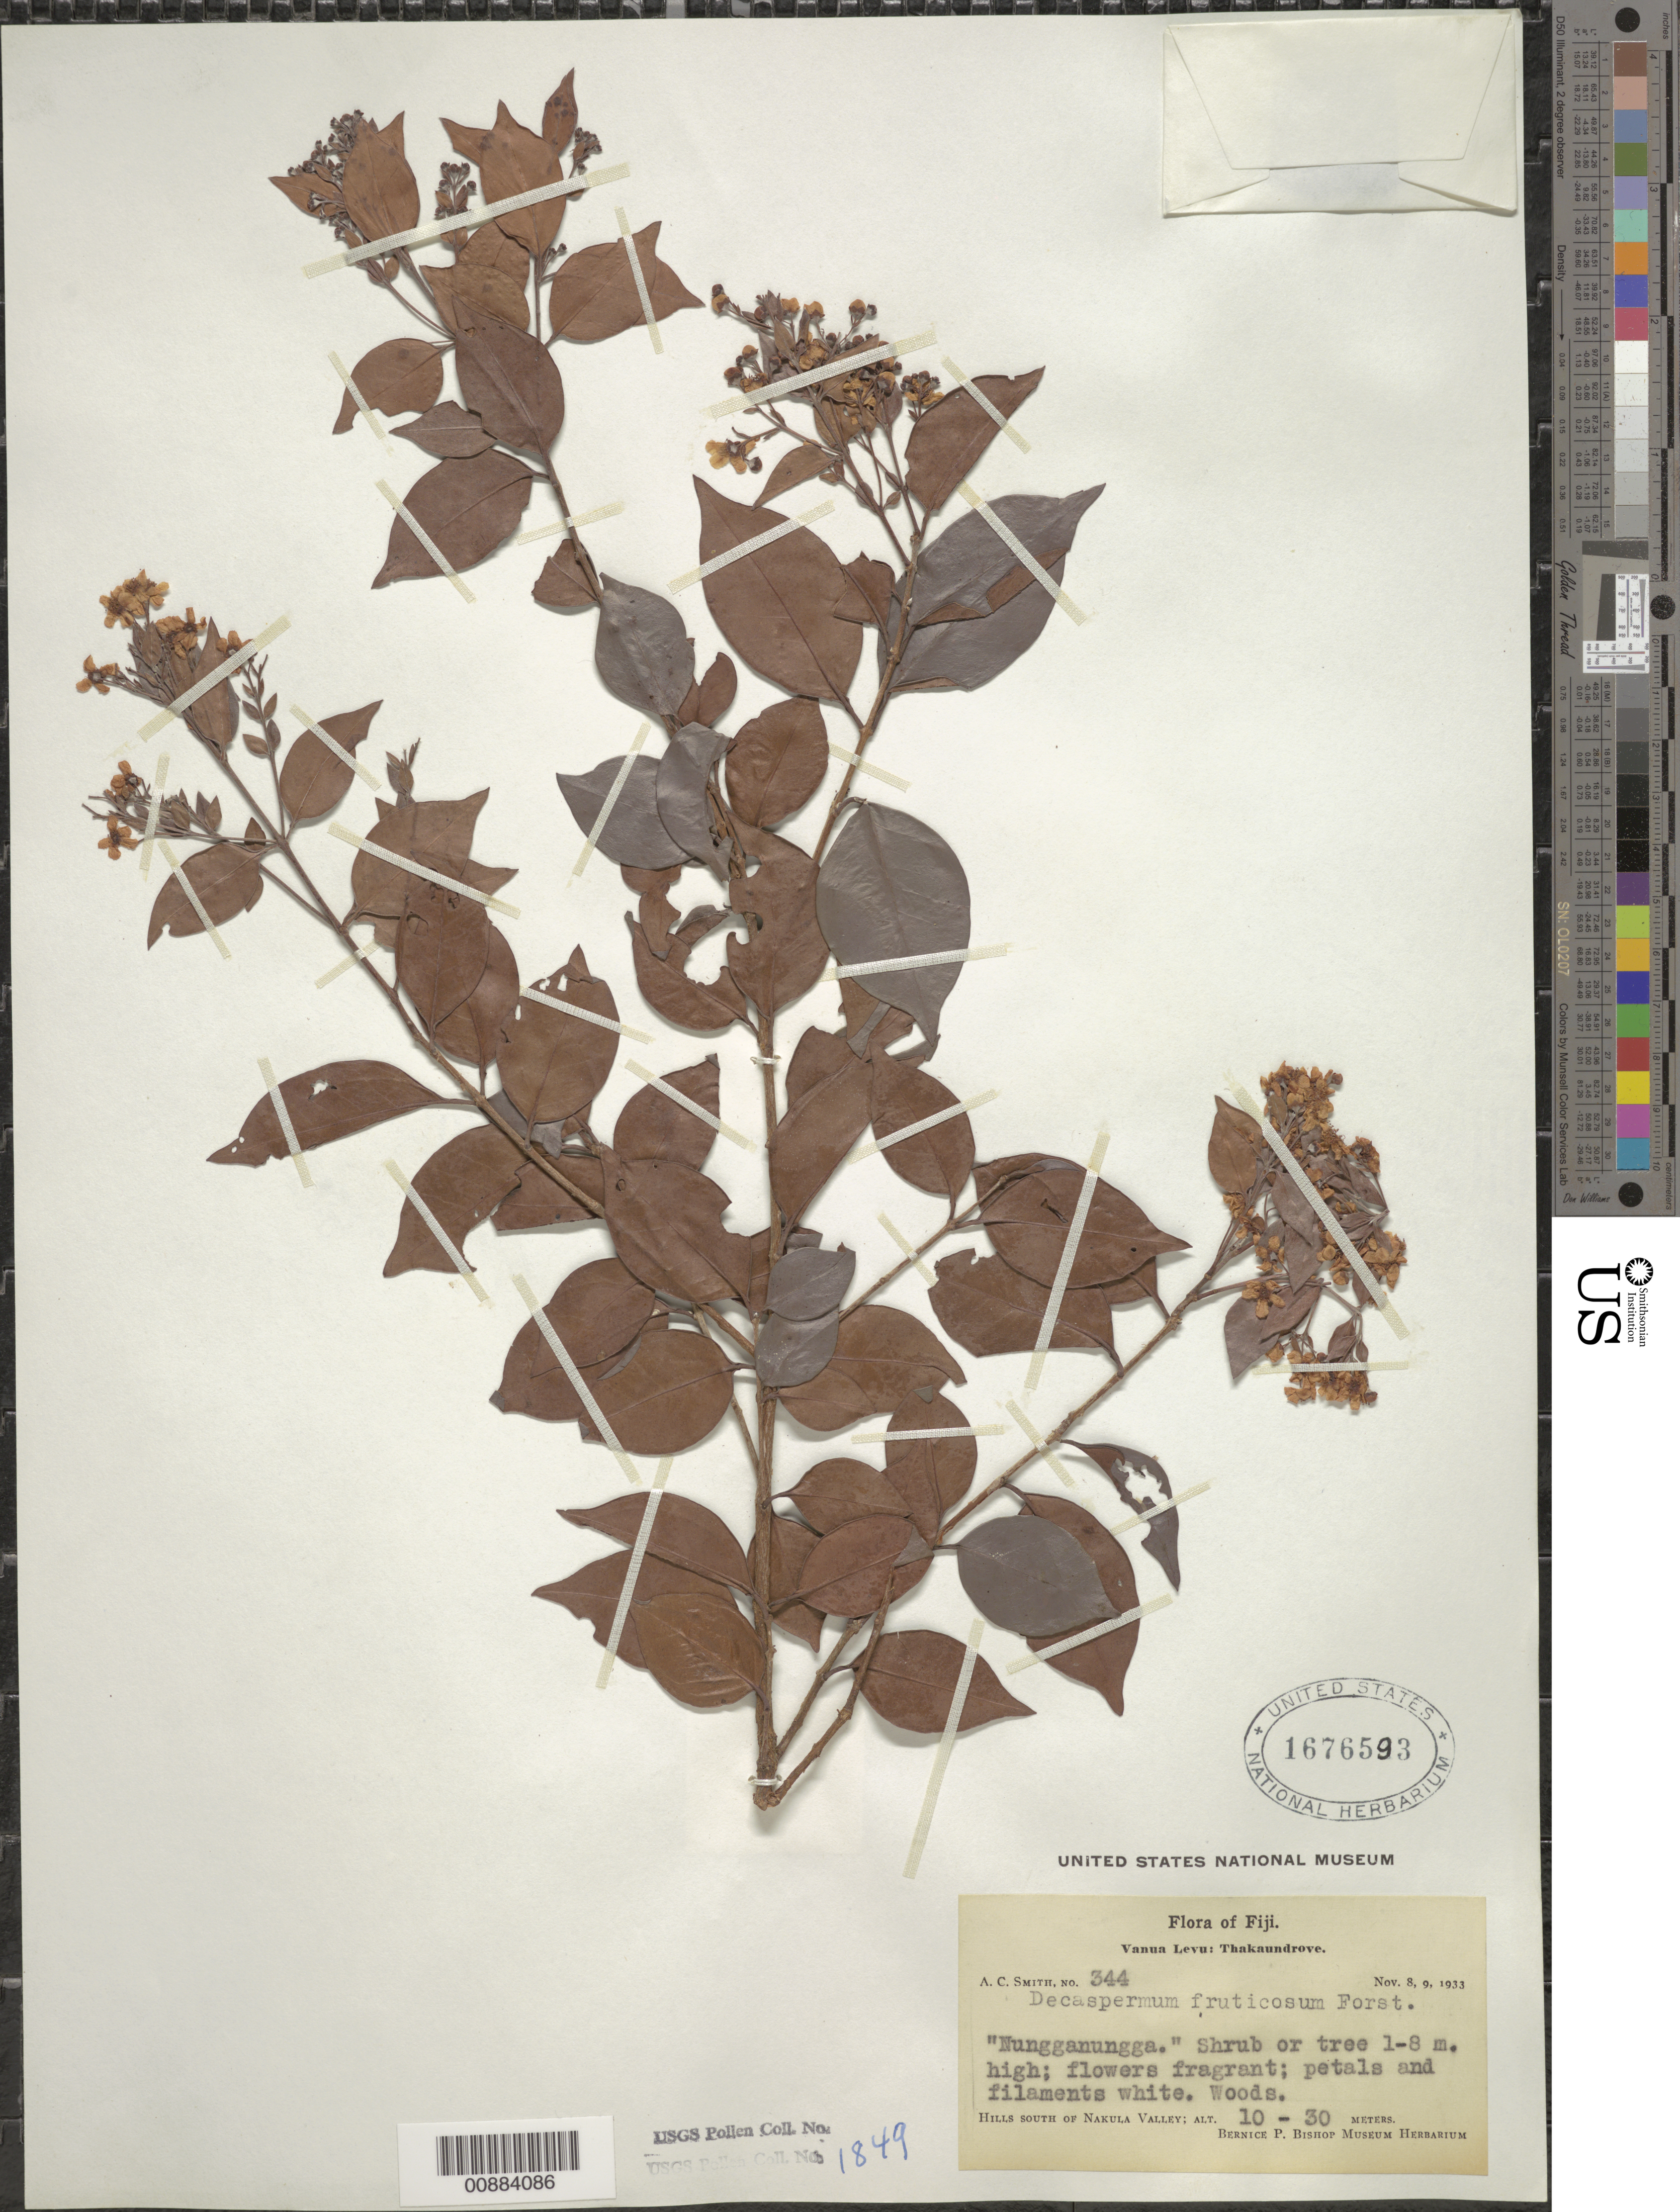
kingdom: Plantae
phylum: Tracheophyta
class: Magnoliopsida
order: Myrtales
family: Myrtaceae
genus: Decaspermum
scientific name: Decaspermum vitiense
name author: (A. Gray) Nied.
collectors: A. C. Smith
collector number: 344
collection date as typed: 08 Nov 1933 to 09 Nov 1933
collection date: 1933-11-08/1933-11-09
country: Fiji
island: Vanua Levu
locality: Vanna Levu: Thakaundrove, hills south of Nakula Valley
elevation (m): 10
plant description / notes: cited by A.J. Scott, Kew Bull. 34(1): 65. 1979.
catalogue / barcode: US 1676593